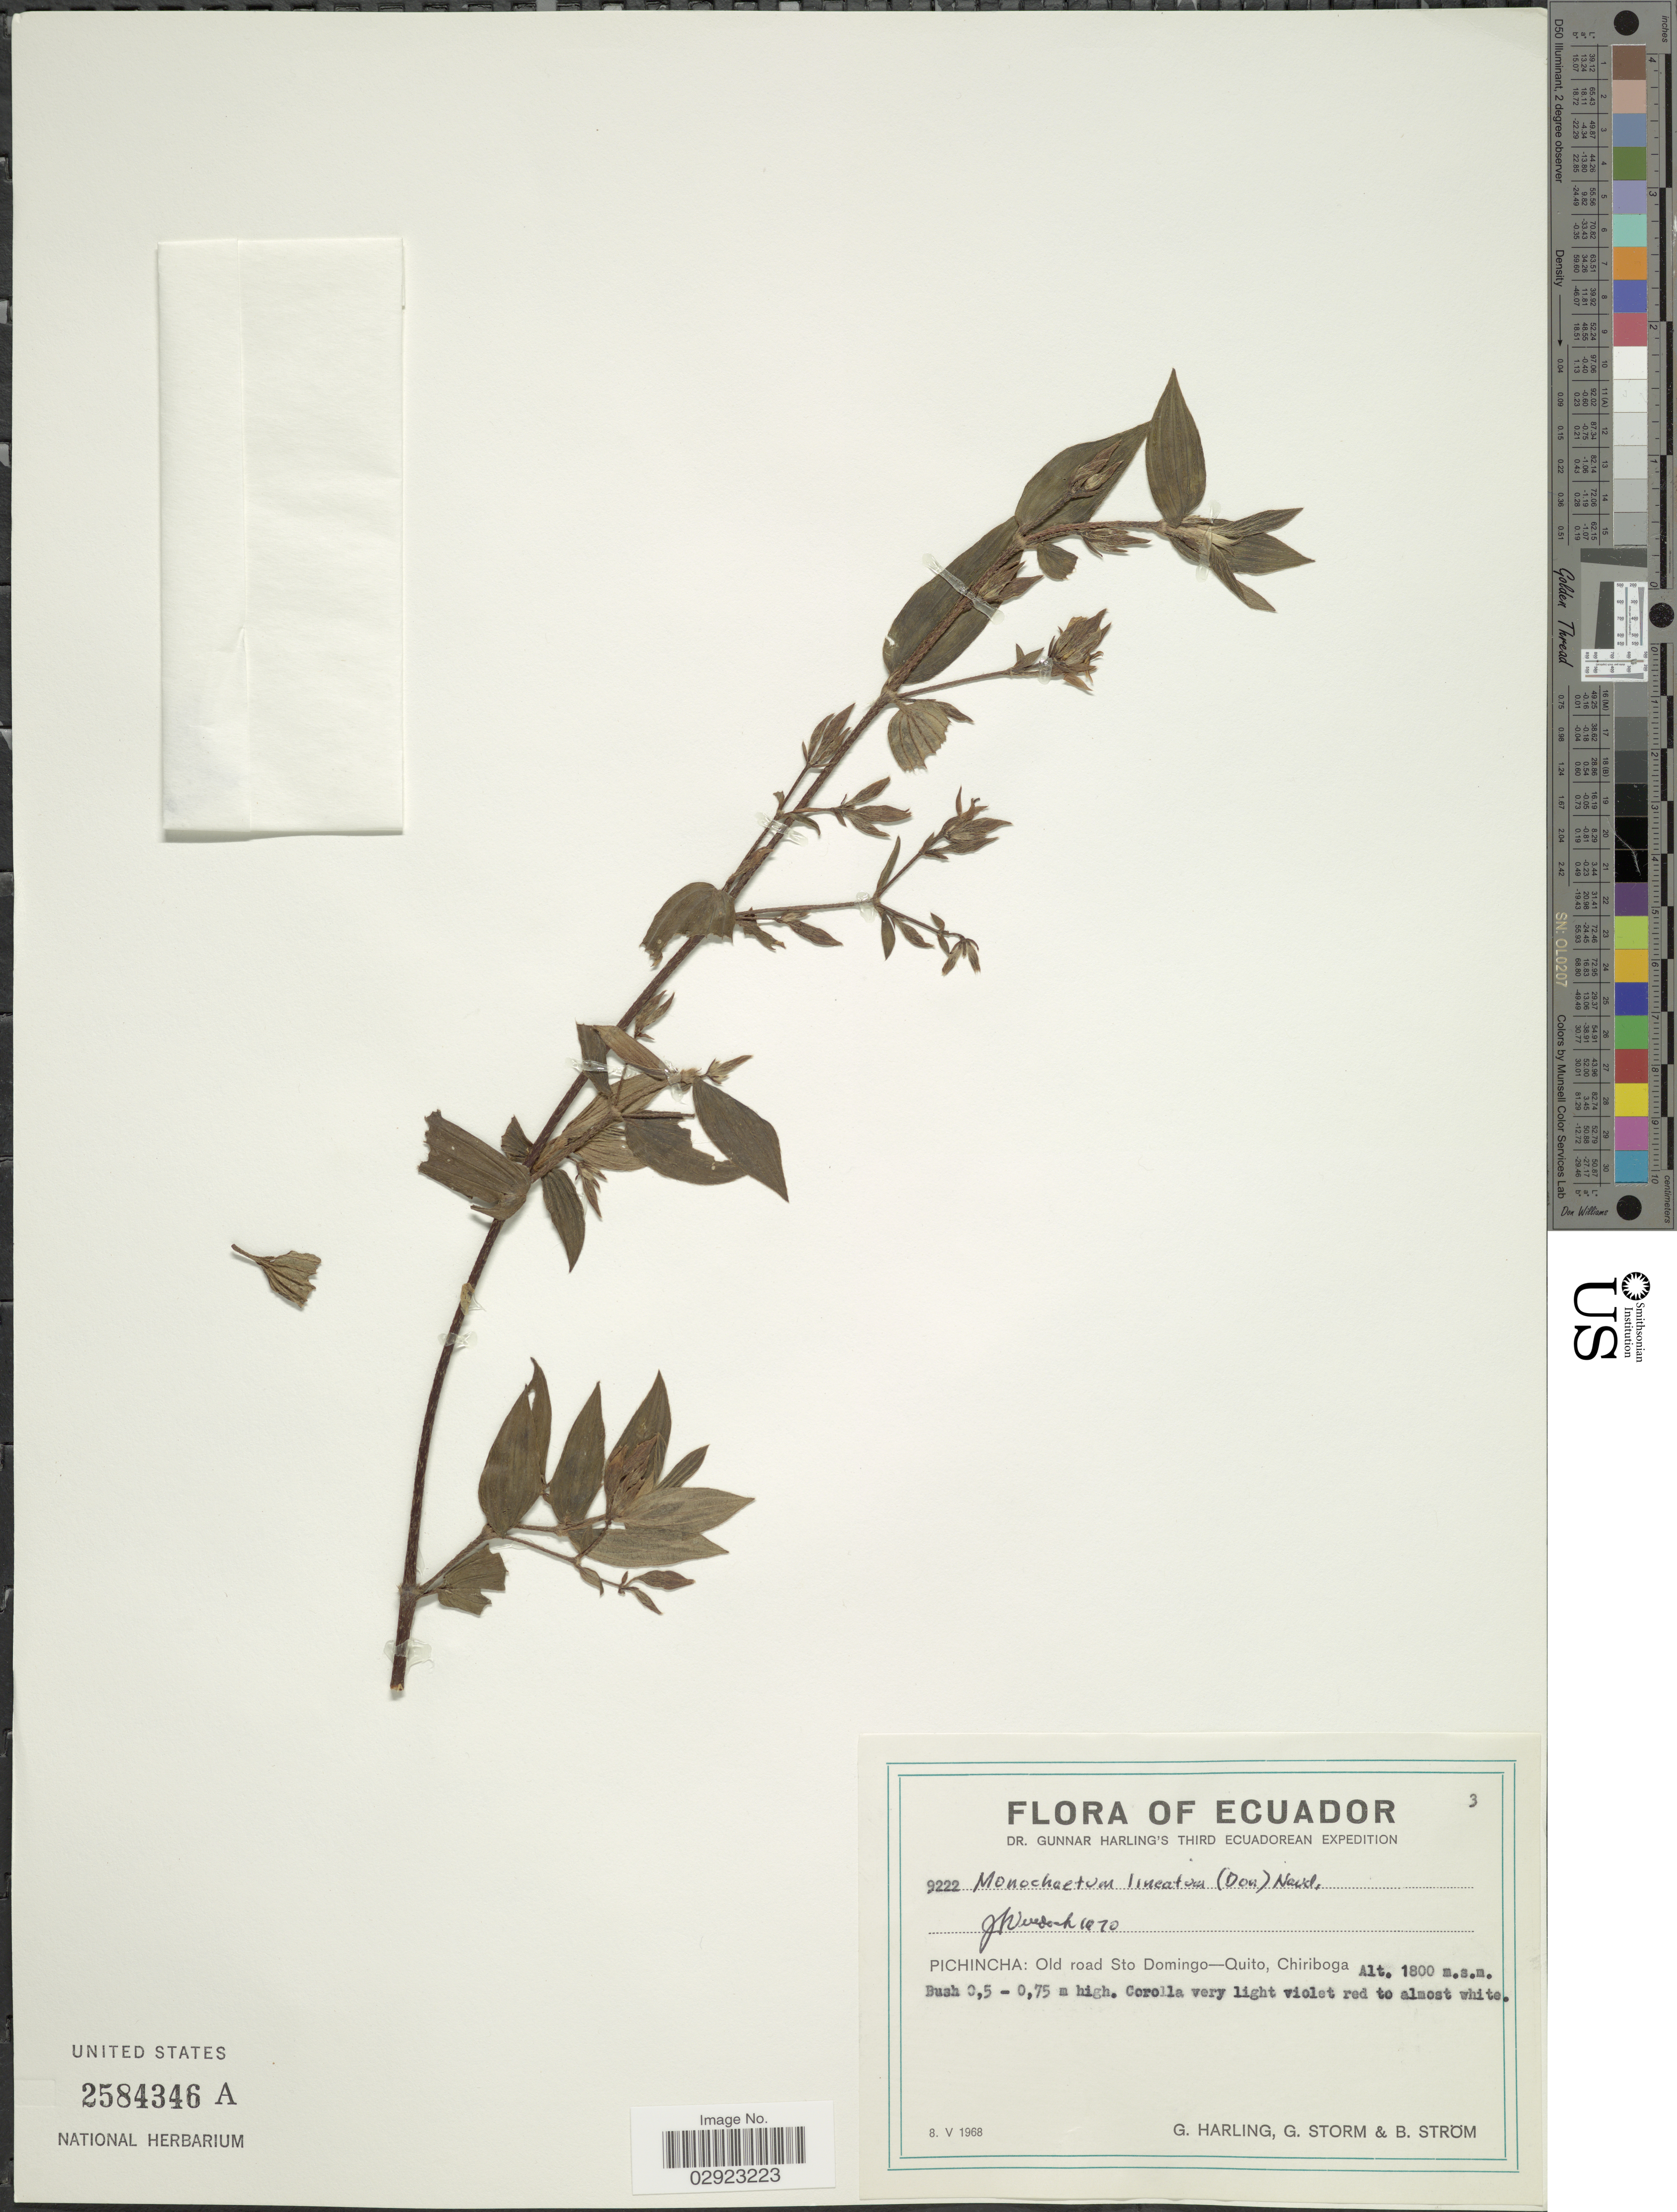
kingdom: Plantae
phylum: Tracheophyta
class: Magnoliopsida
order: Myrtales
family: Melastomataceae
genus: Monochaetum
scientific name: Monochaetum lineatum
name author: (D. Don) Naudin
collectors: G. Harling, G. Storm & B. Ström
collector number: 9222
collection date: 1968-05-08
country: Ecuador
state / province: Pichincha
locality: Old road Sto Domingo - Quito, Chiriboga.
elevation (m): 1800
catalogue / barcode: US 2584346A